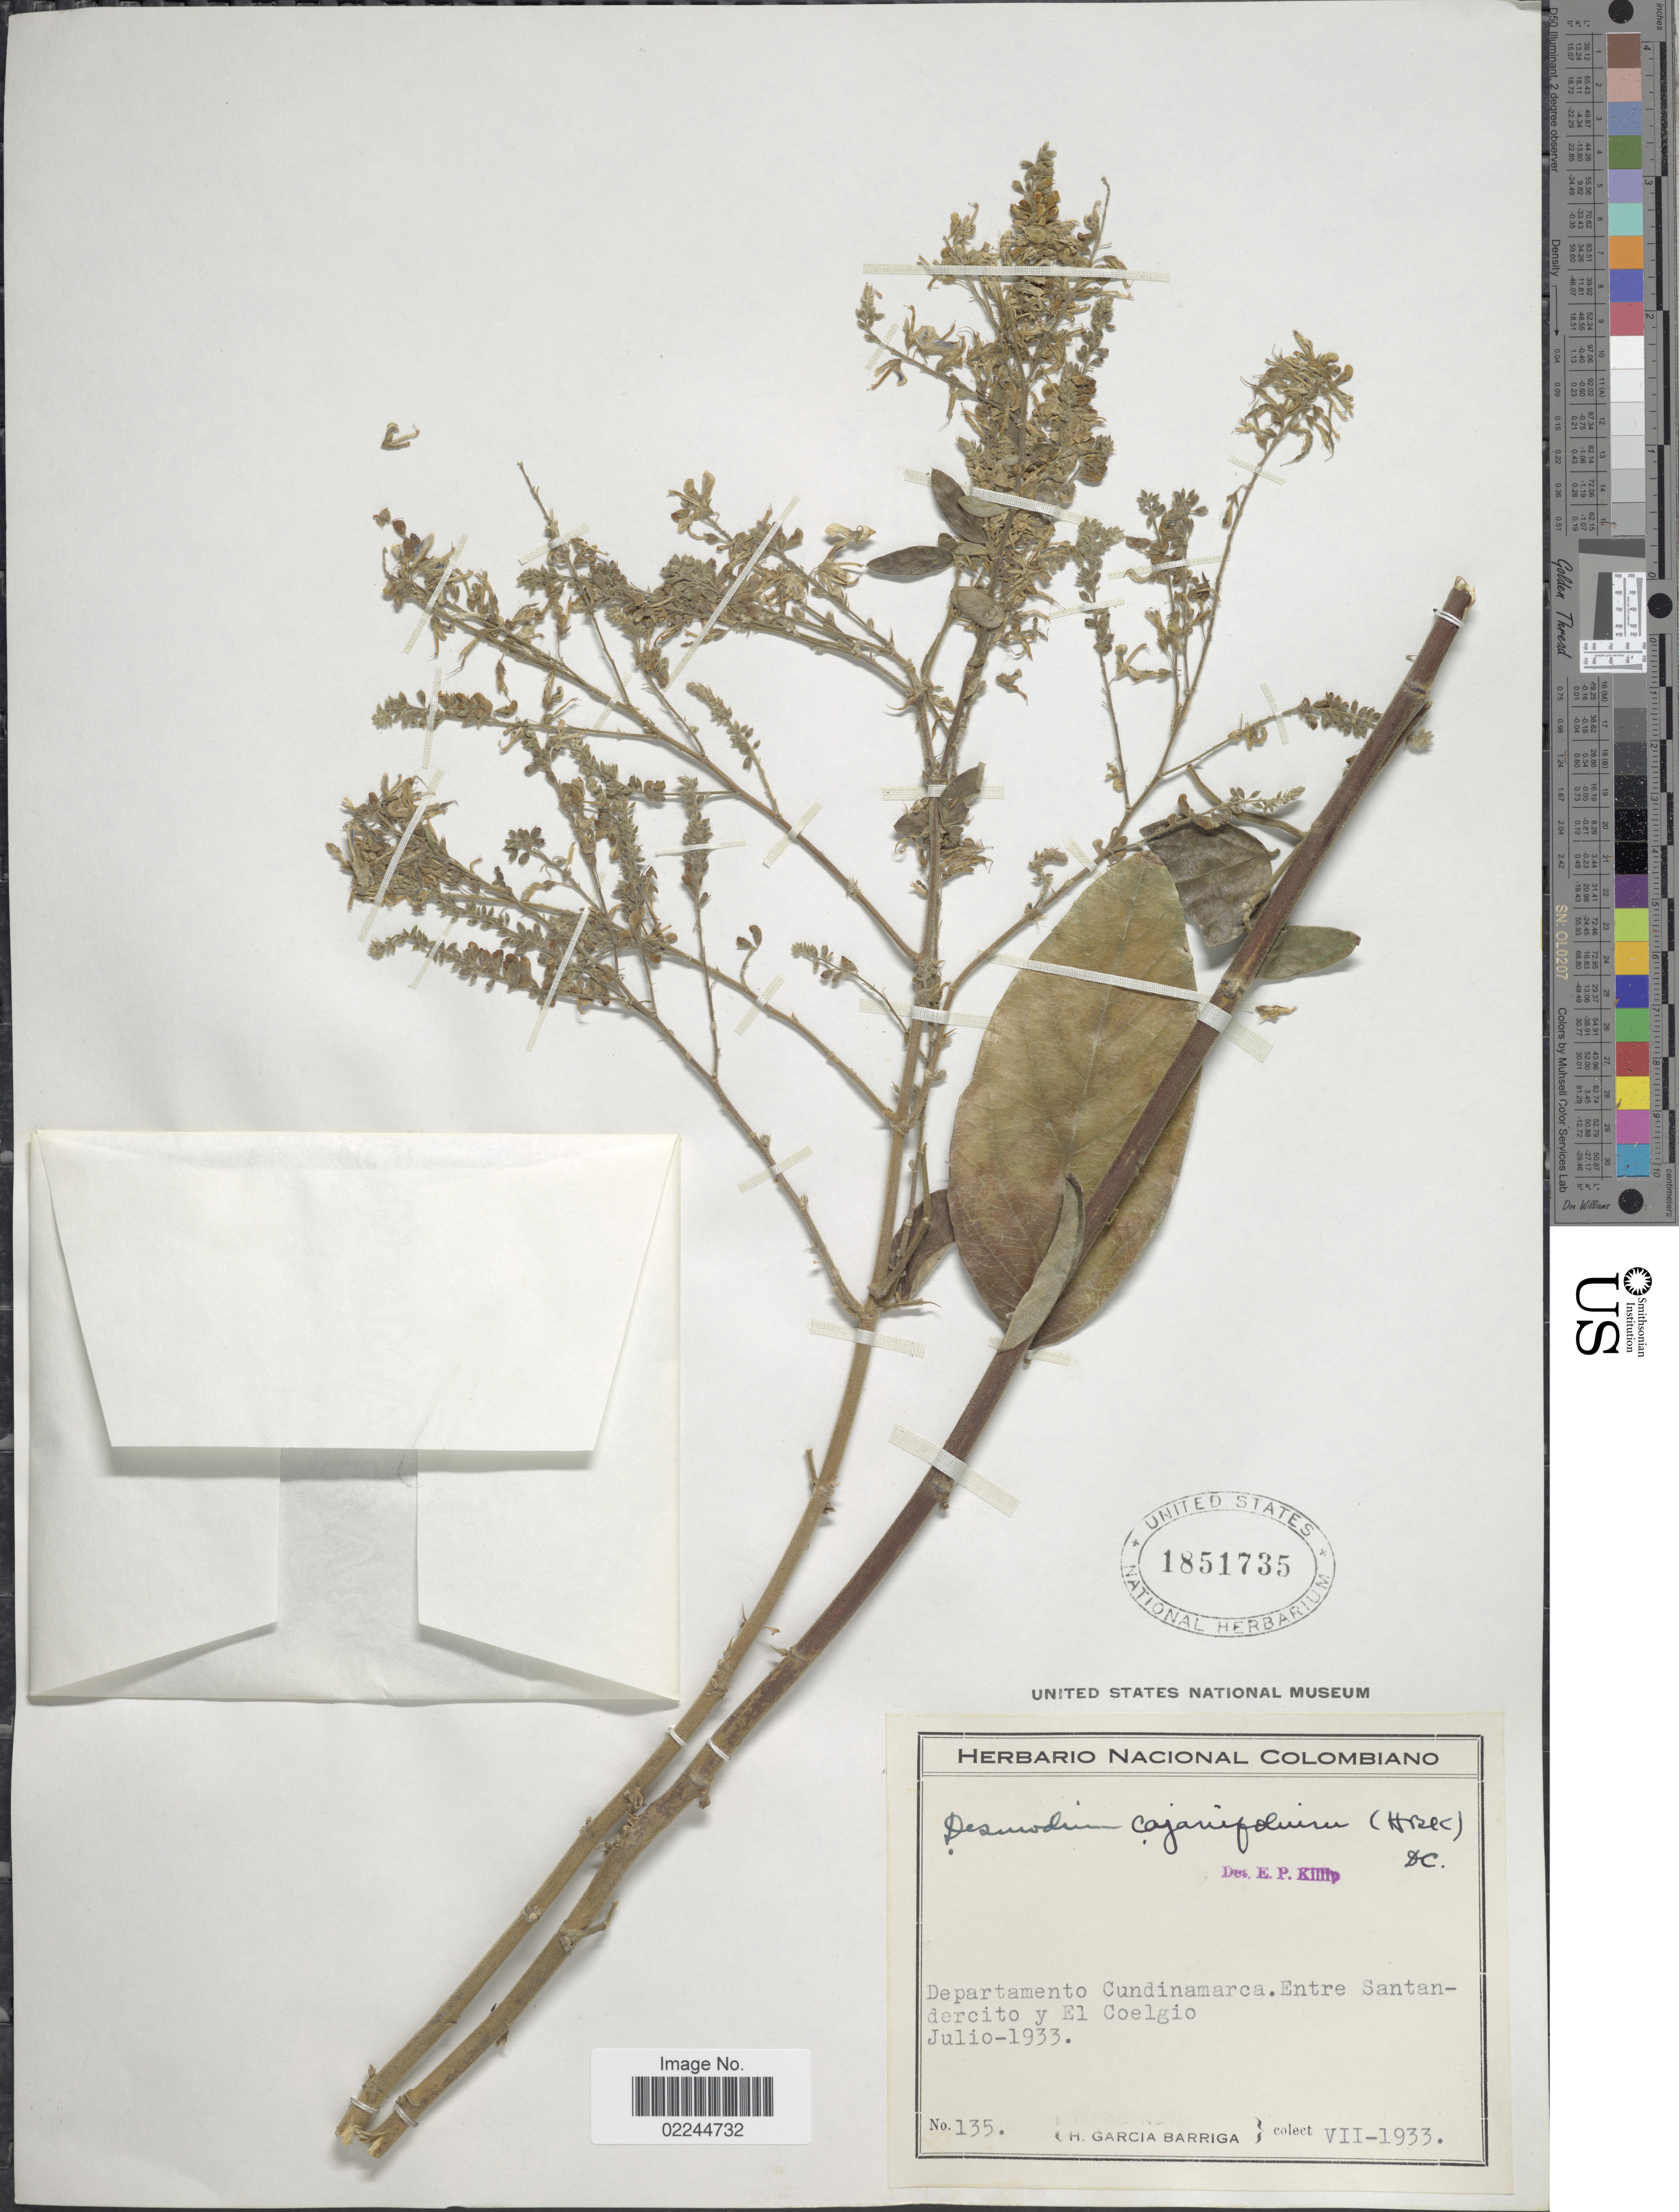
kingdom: Plantae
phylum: Tracheophyta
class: Magnoliopsida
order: Fabales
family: Fabaceae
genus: Desmodium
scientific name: Desmodium cajanifolium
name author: (Kunth) DC.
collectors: H. García Barriga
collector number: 135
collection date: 1933-07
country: Colombia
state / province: Cundinamarca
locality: Entre Santandercito y Coelgio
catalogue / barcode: US 1851735